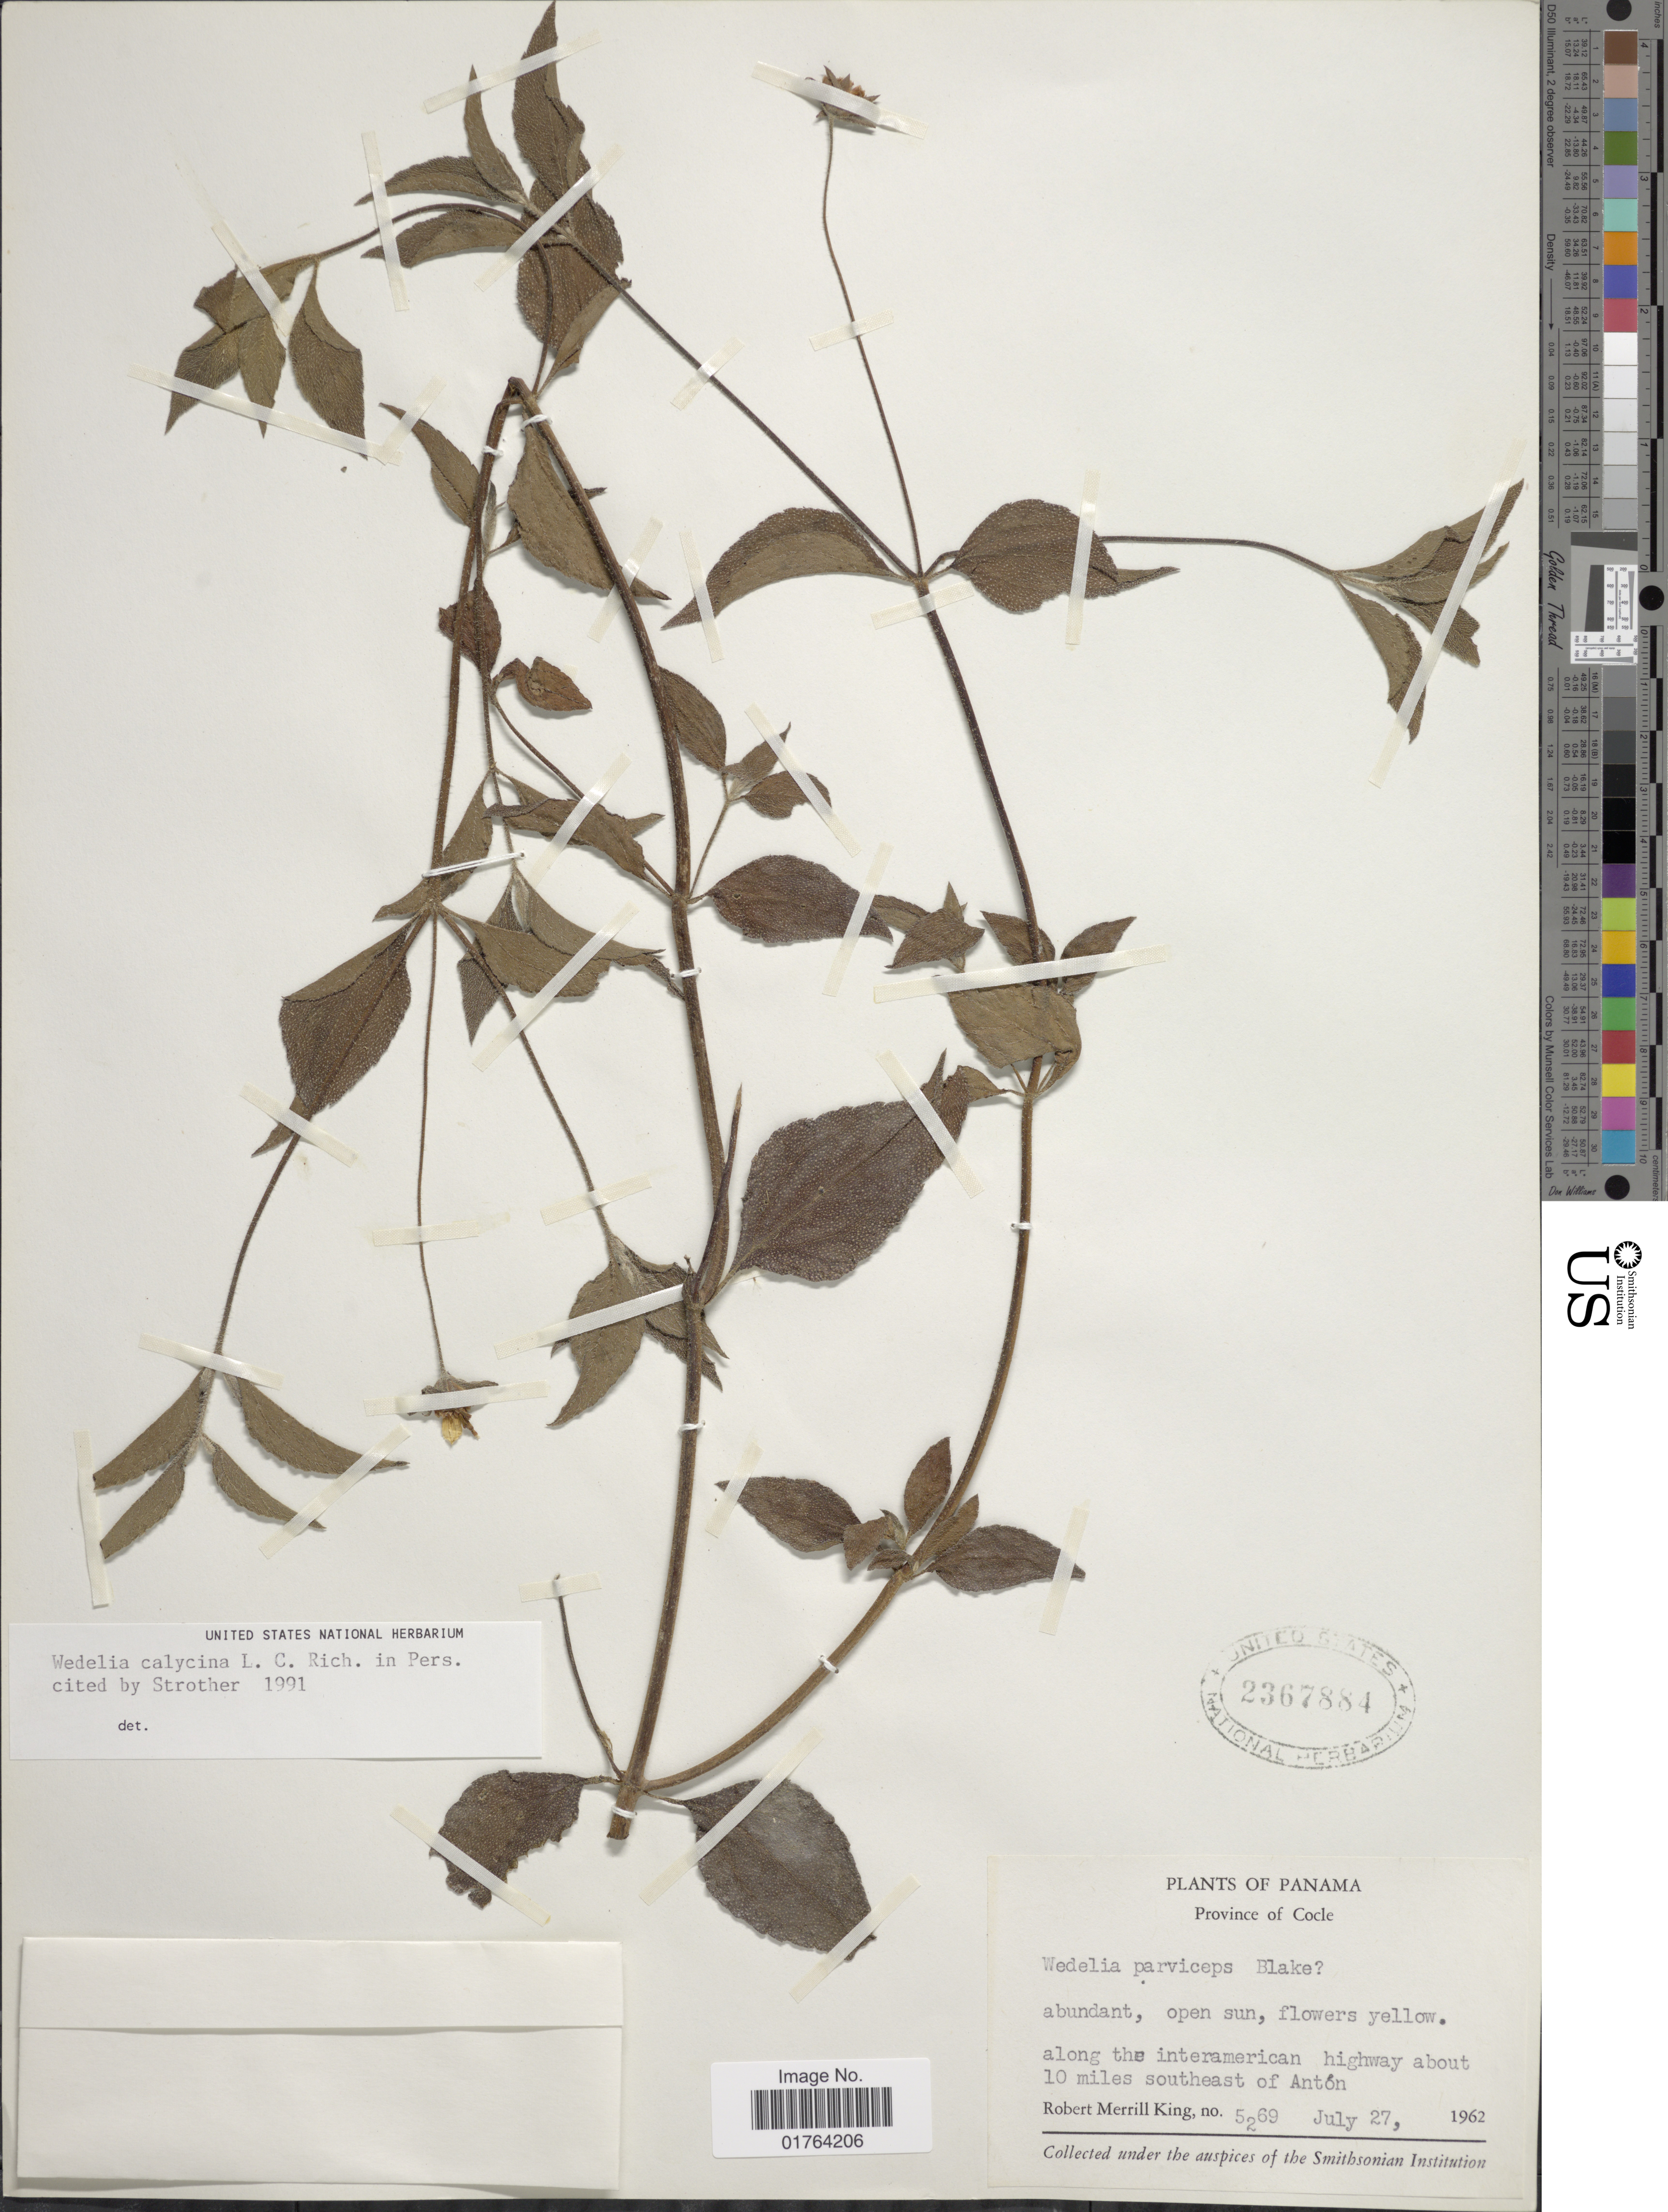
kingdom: Plantae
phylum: Tracheophyta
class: Magnoliopsida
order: Asterales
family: Asteraceae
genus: Wedelia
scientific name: Wedelia calycina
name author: Rich.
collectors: R. M. King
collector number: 5269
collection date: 1962-07-27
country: Panama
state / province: Coclé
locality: Province of Cocle, along the interamerican highway about 10 miles southeast of Anton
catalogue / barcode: US 2367884